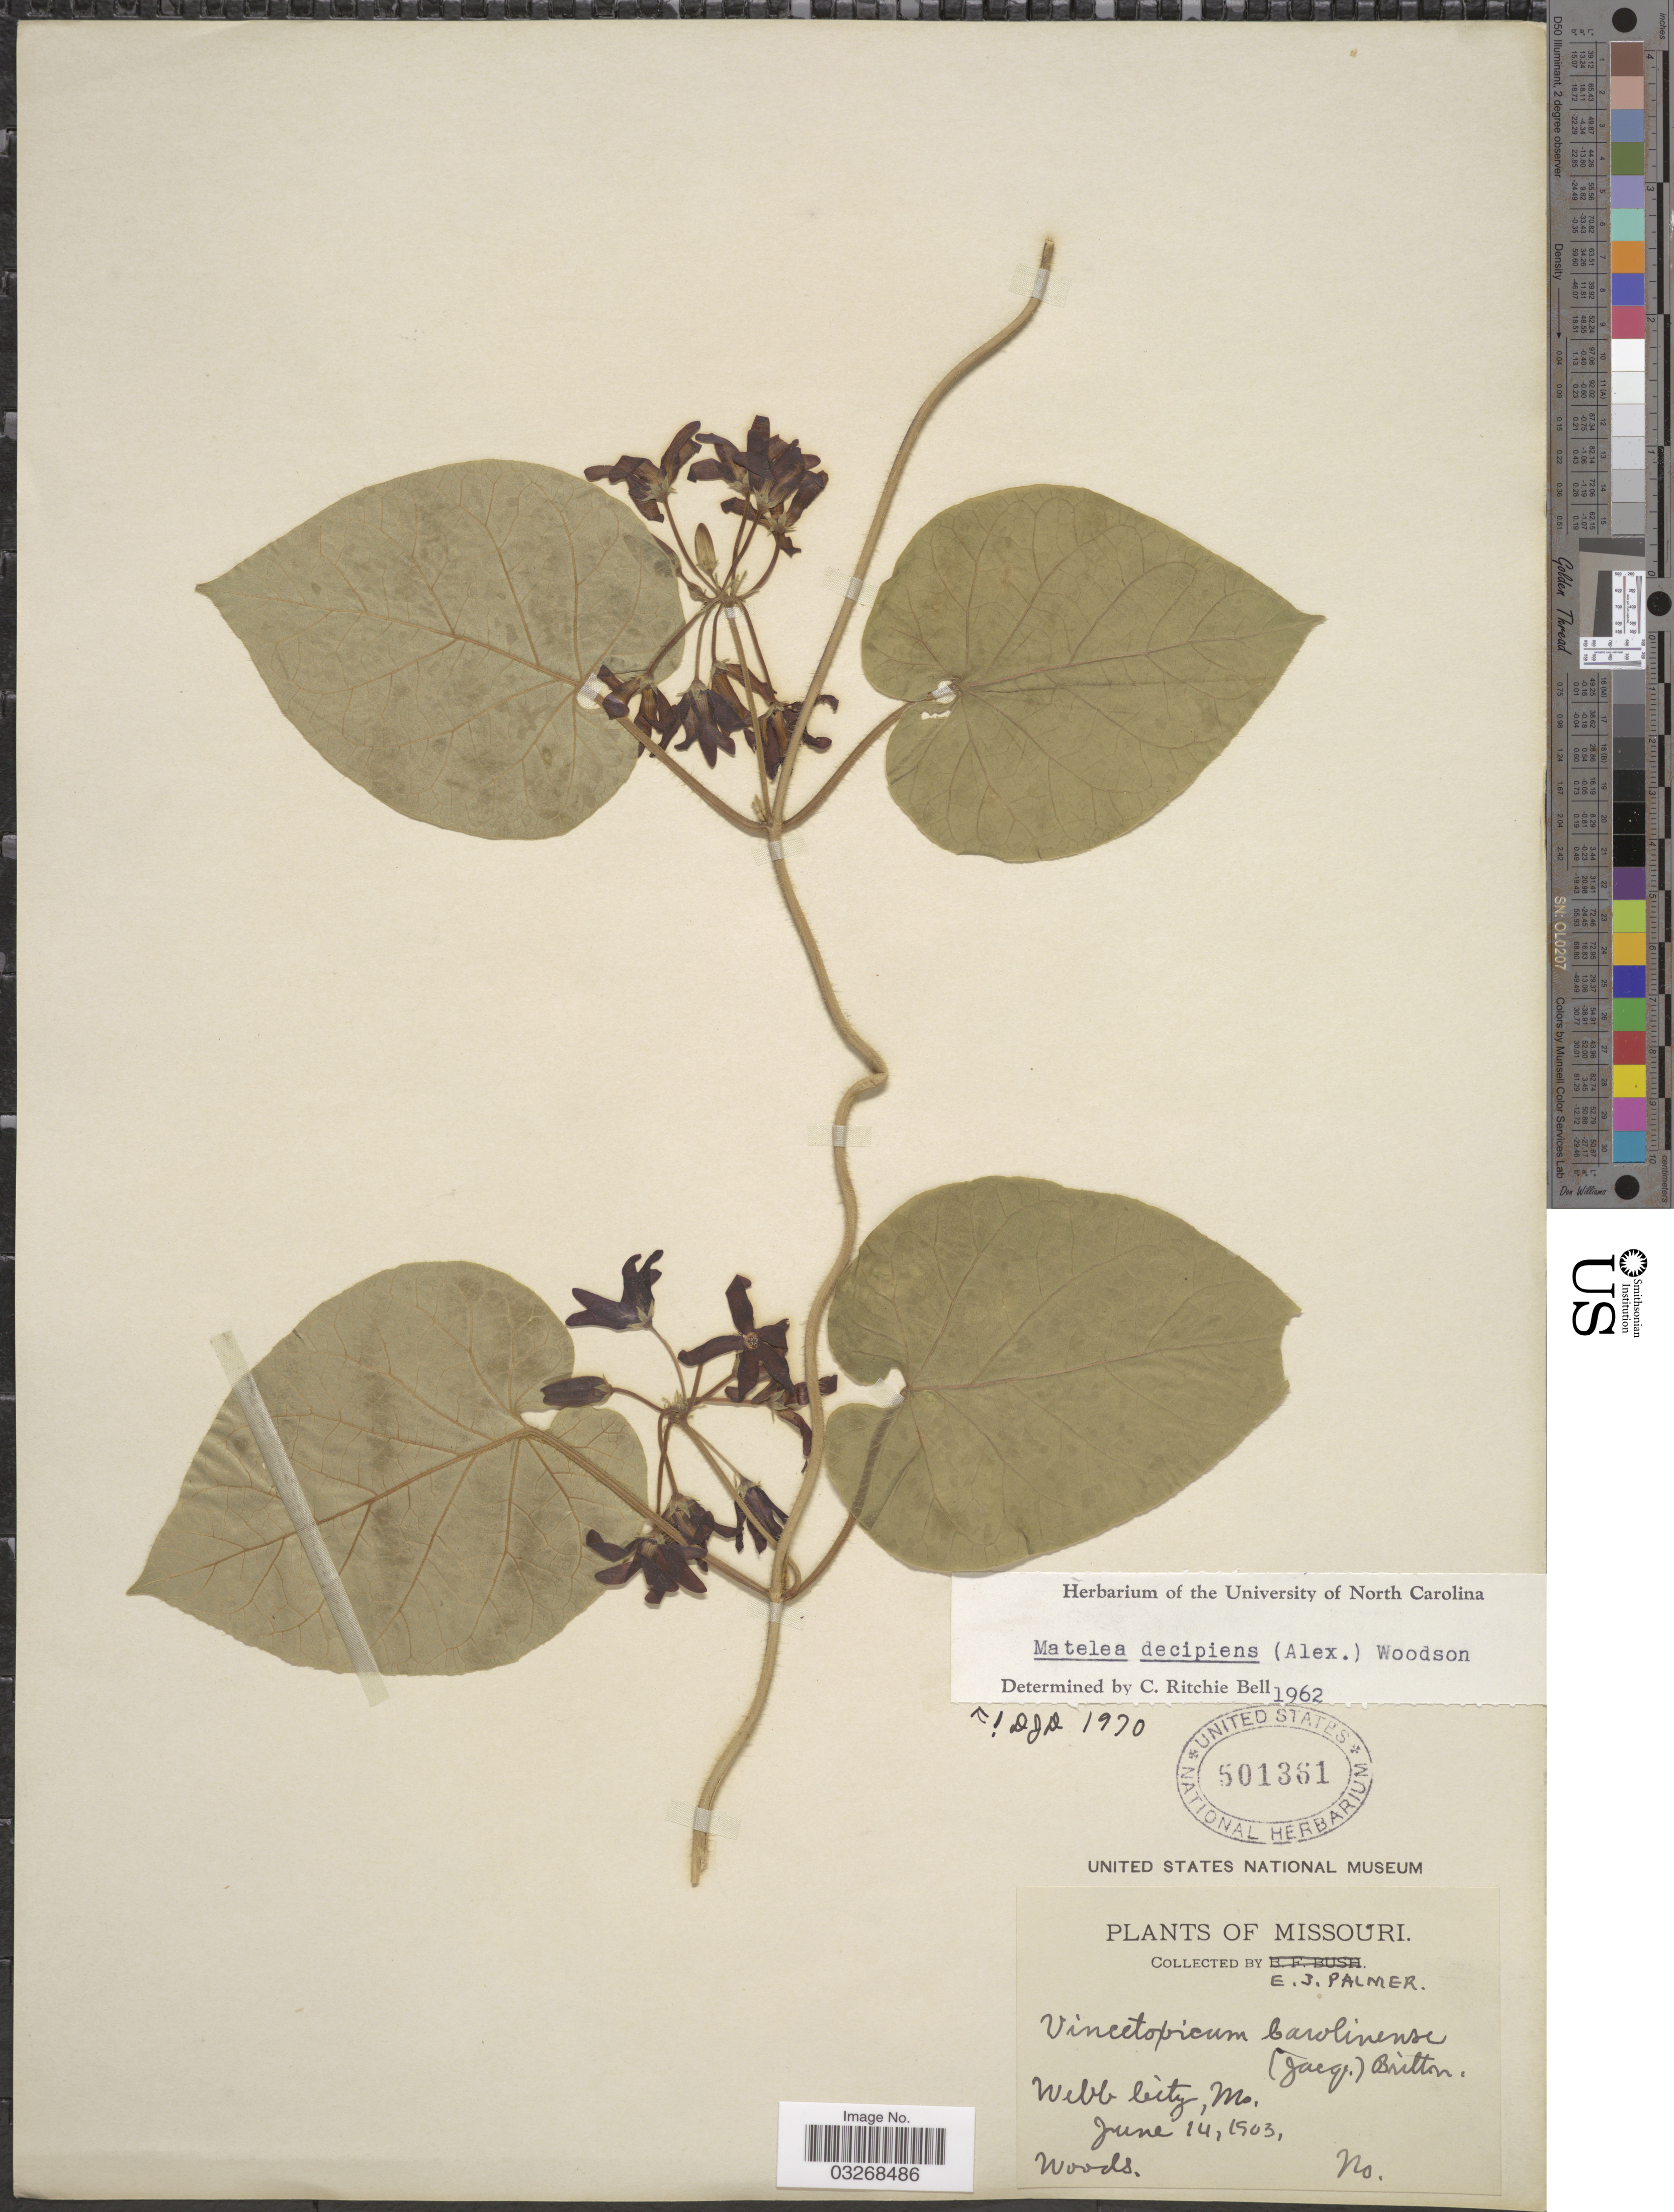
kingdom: Plantae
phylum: Tracheophyta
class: Magnoliopsida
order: Gentianales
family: Apocynaceae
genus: Matelea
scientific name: Matelea decipiens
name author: (Alexander) Woodson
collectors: E. J. Palmer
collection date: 1903-06-14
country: United States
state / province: Missouri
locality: Webb City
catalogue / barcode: US 501361